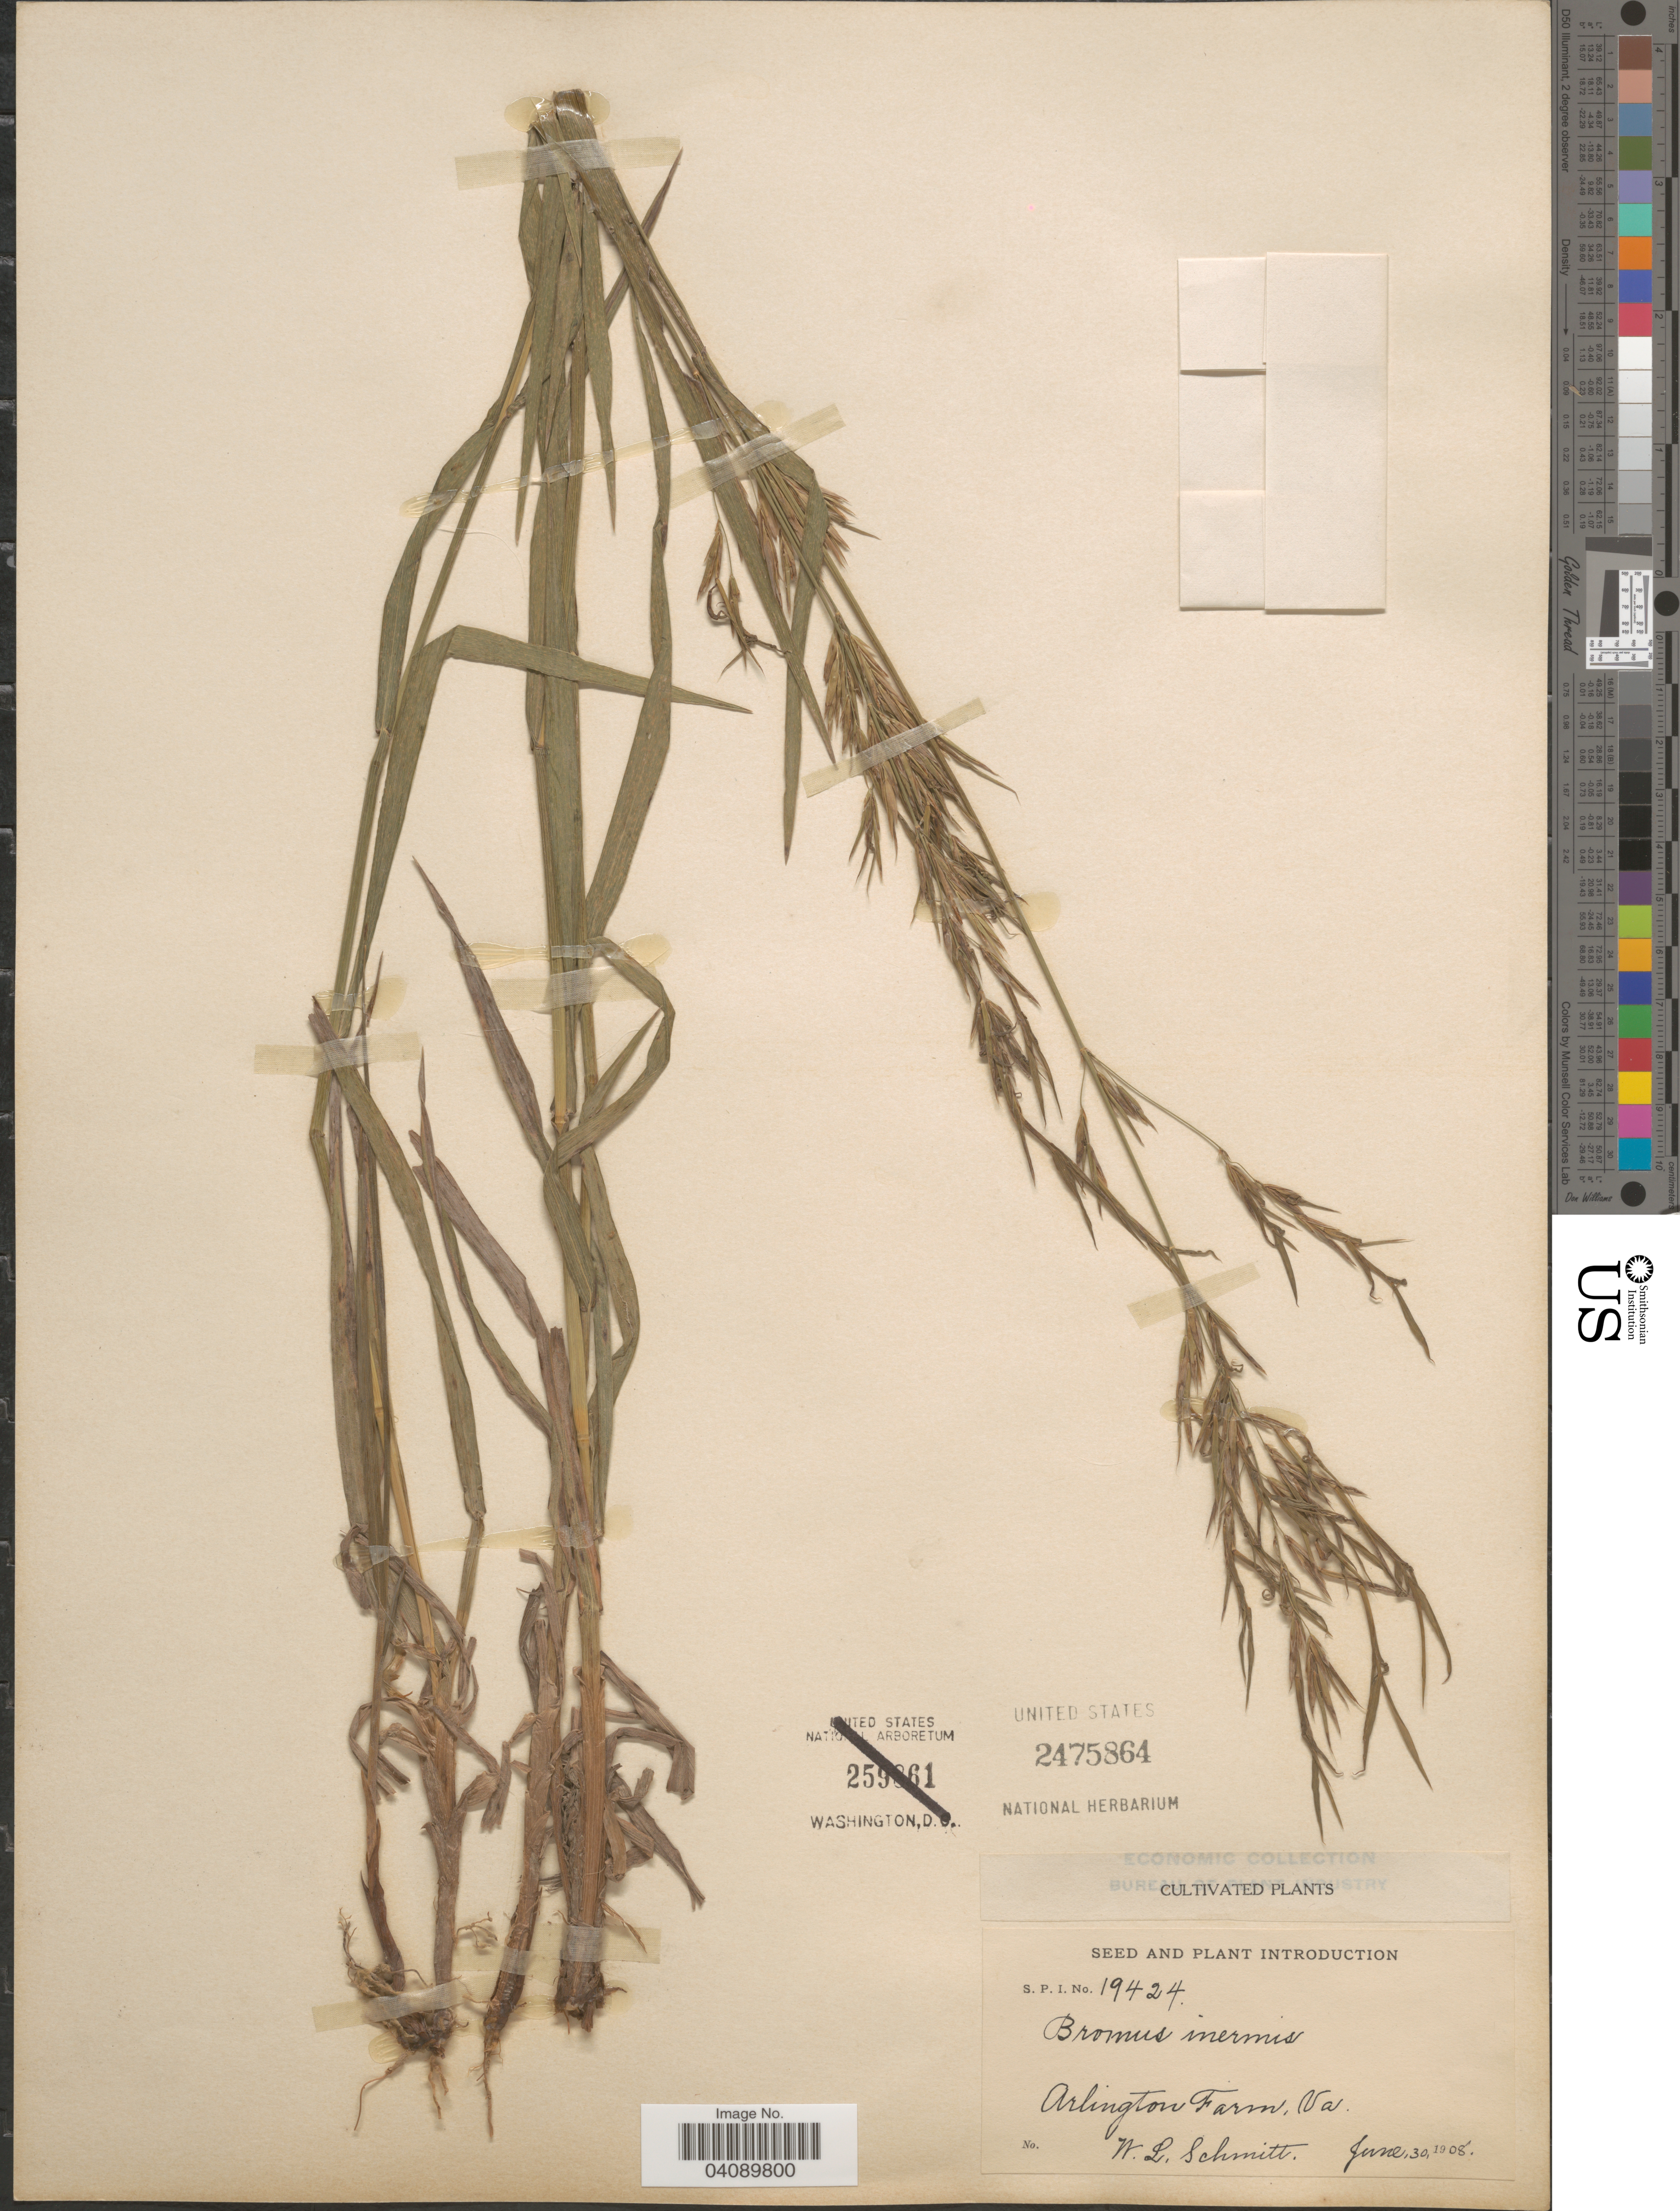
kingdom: Plantae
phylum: Tracheophyta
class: Liliopsida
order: Poales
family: Poaceae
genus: Bromus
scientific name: Bromus inermis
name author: Leyss.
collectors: W. L. Schmitt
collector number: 19424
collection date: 1908-06-30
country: United States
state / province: Virginia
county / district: Arlington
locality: Arlington Farm.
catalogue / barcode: US 2475864